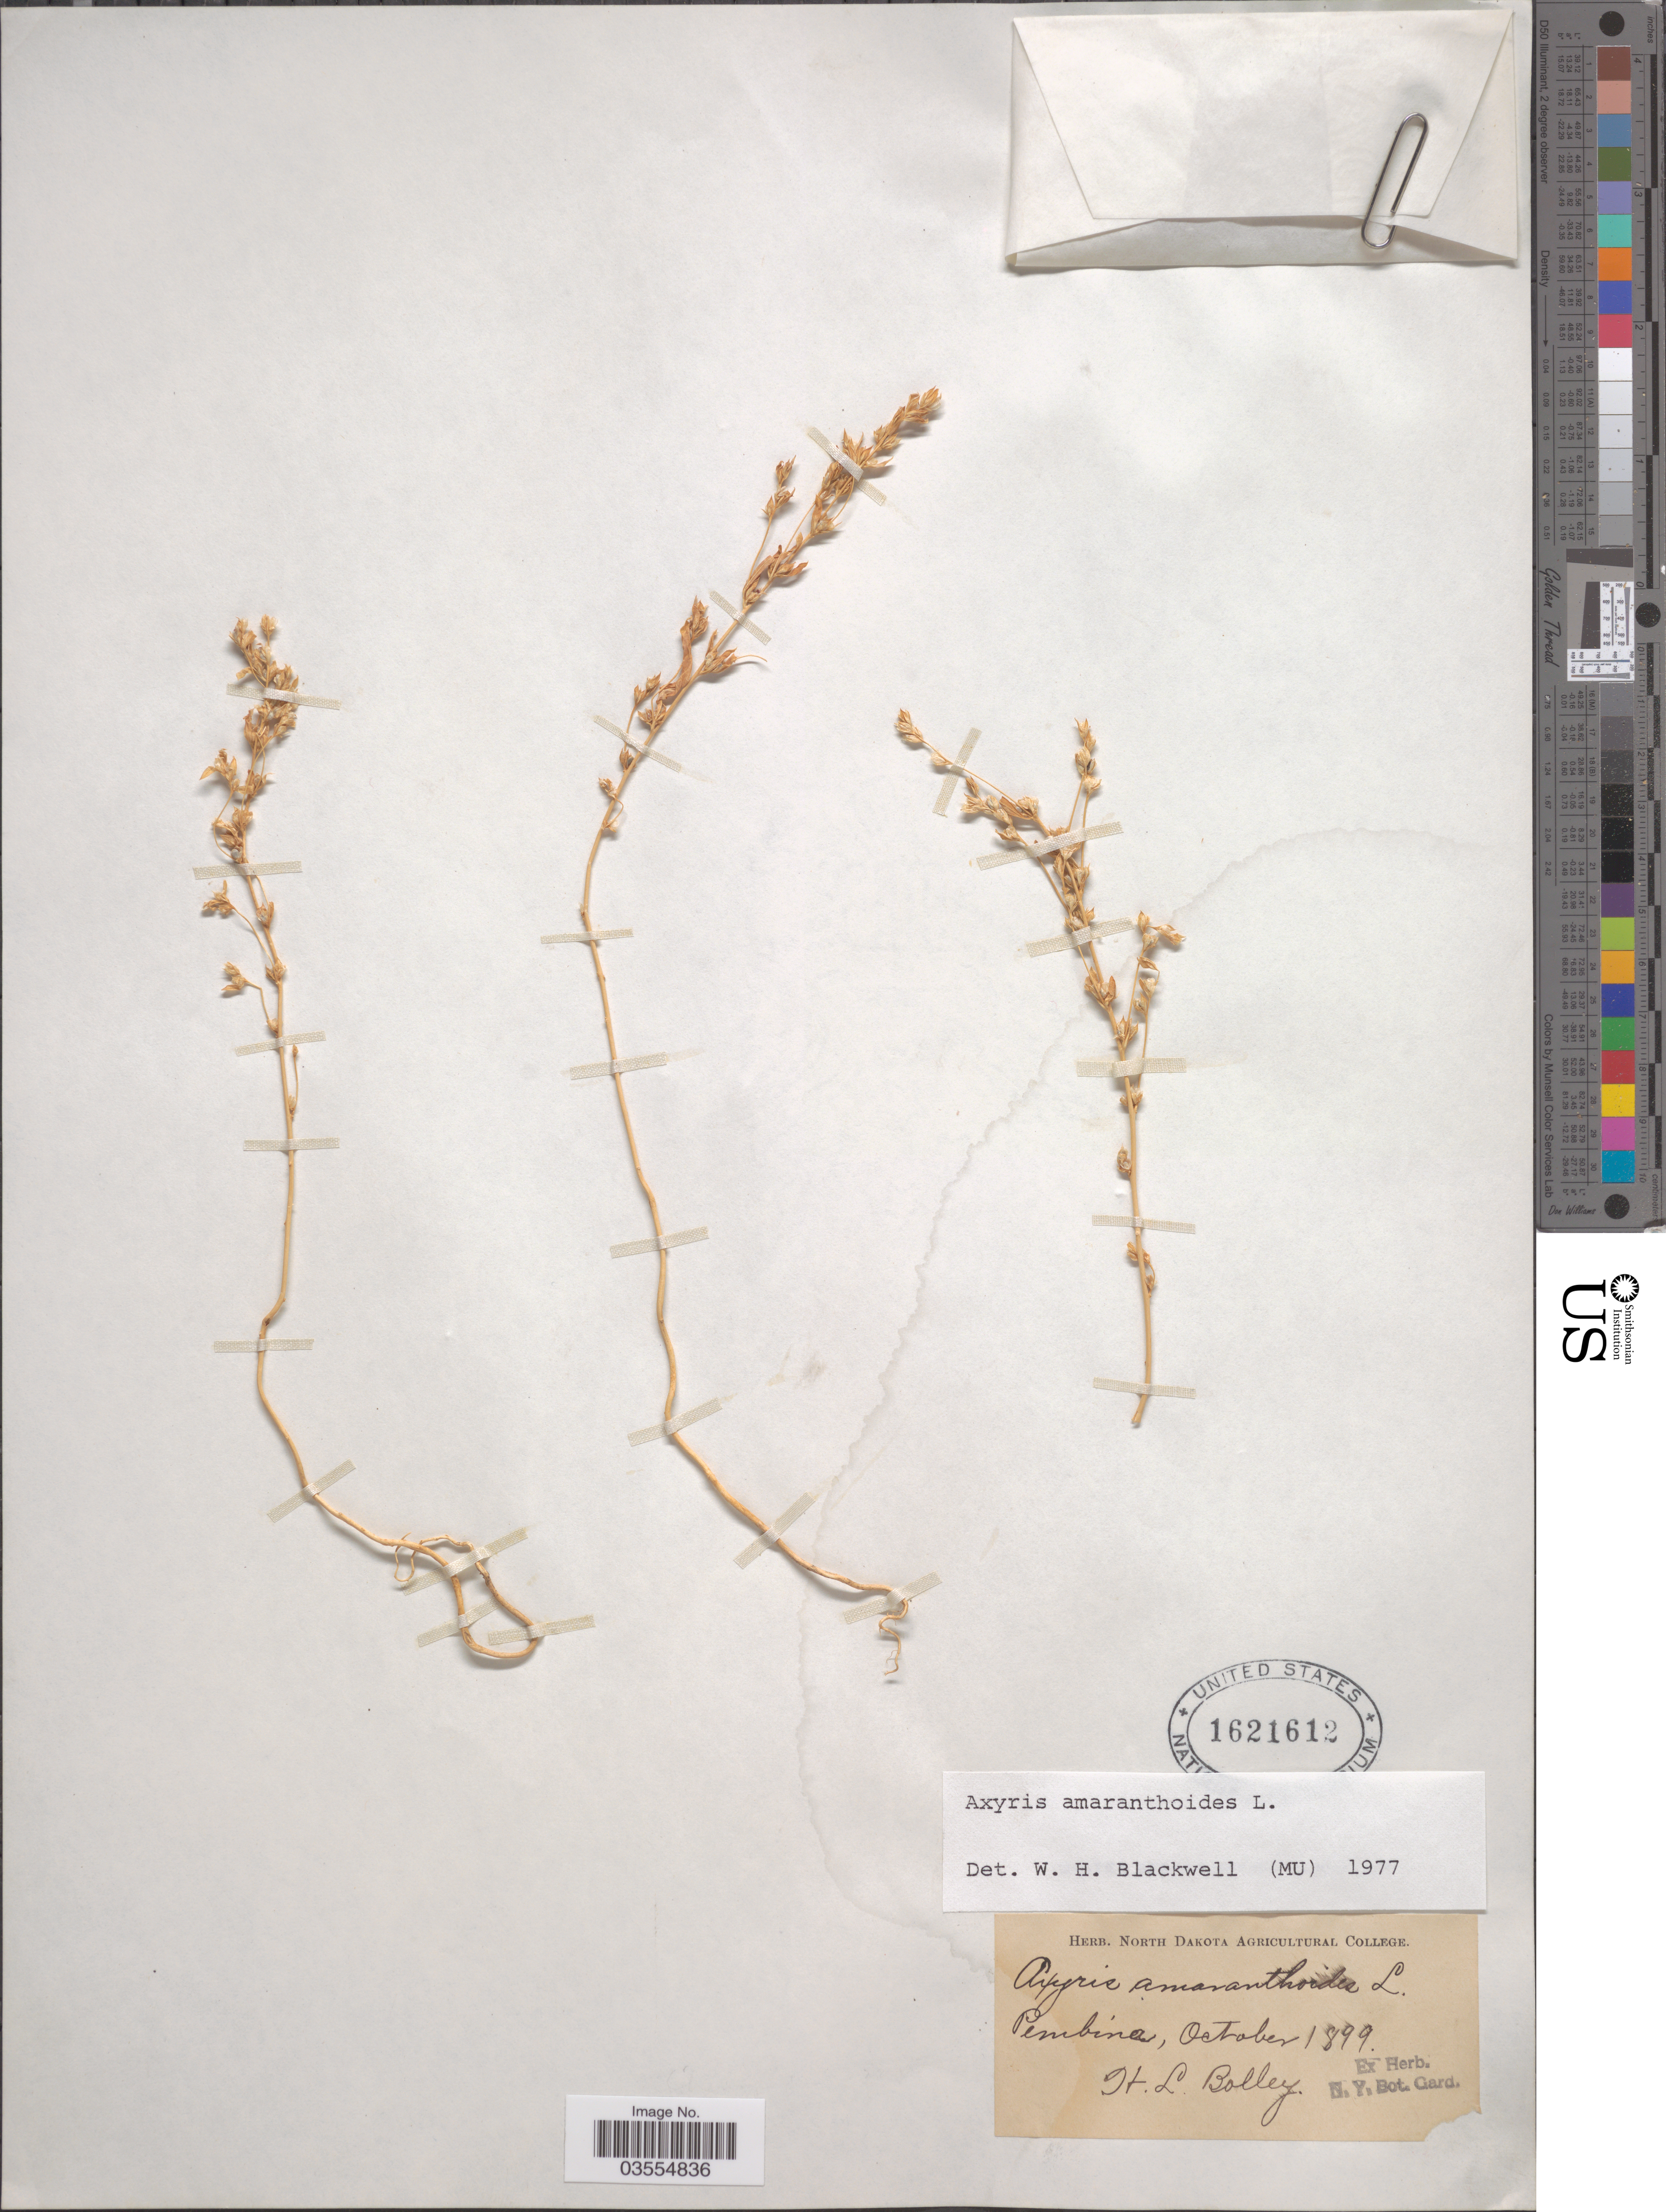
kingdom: Plantae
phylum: Tracheophyta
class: Magnoliopsida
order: Caryophyllales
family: Amaranthaceae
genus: Axyris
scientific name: Axyris amaranthoides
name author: L.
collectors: H. Bolley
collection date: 1899-10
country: United States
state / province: North Dakota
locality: Pembina.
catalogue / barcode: US 1621612